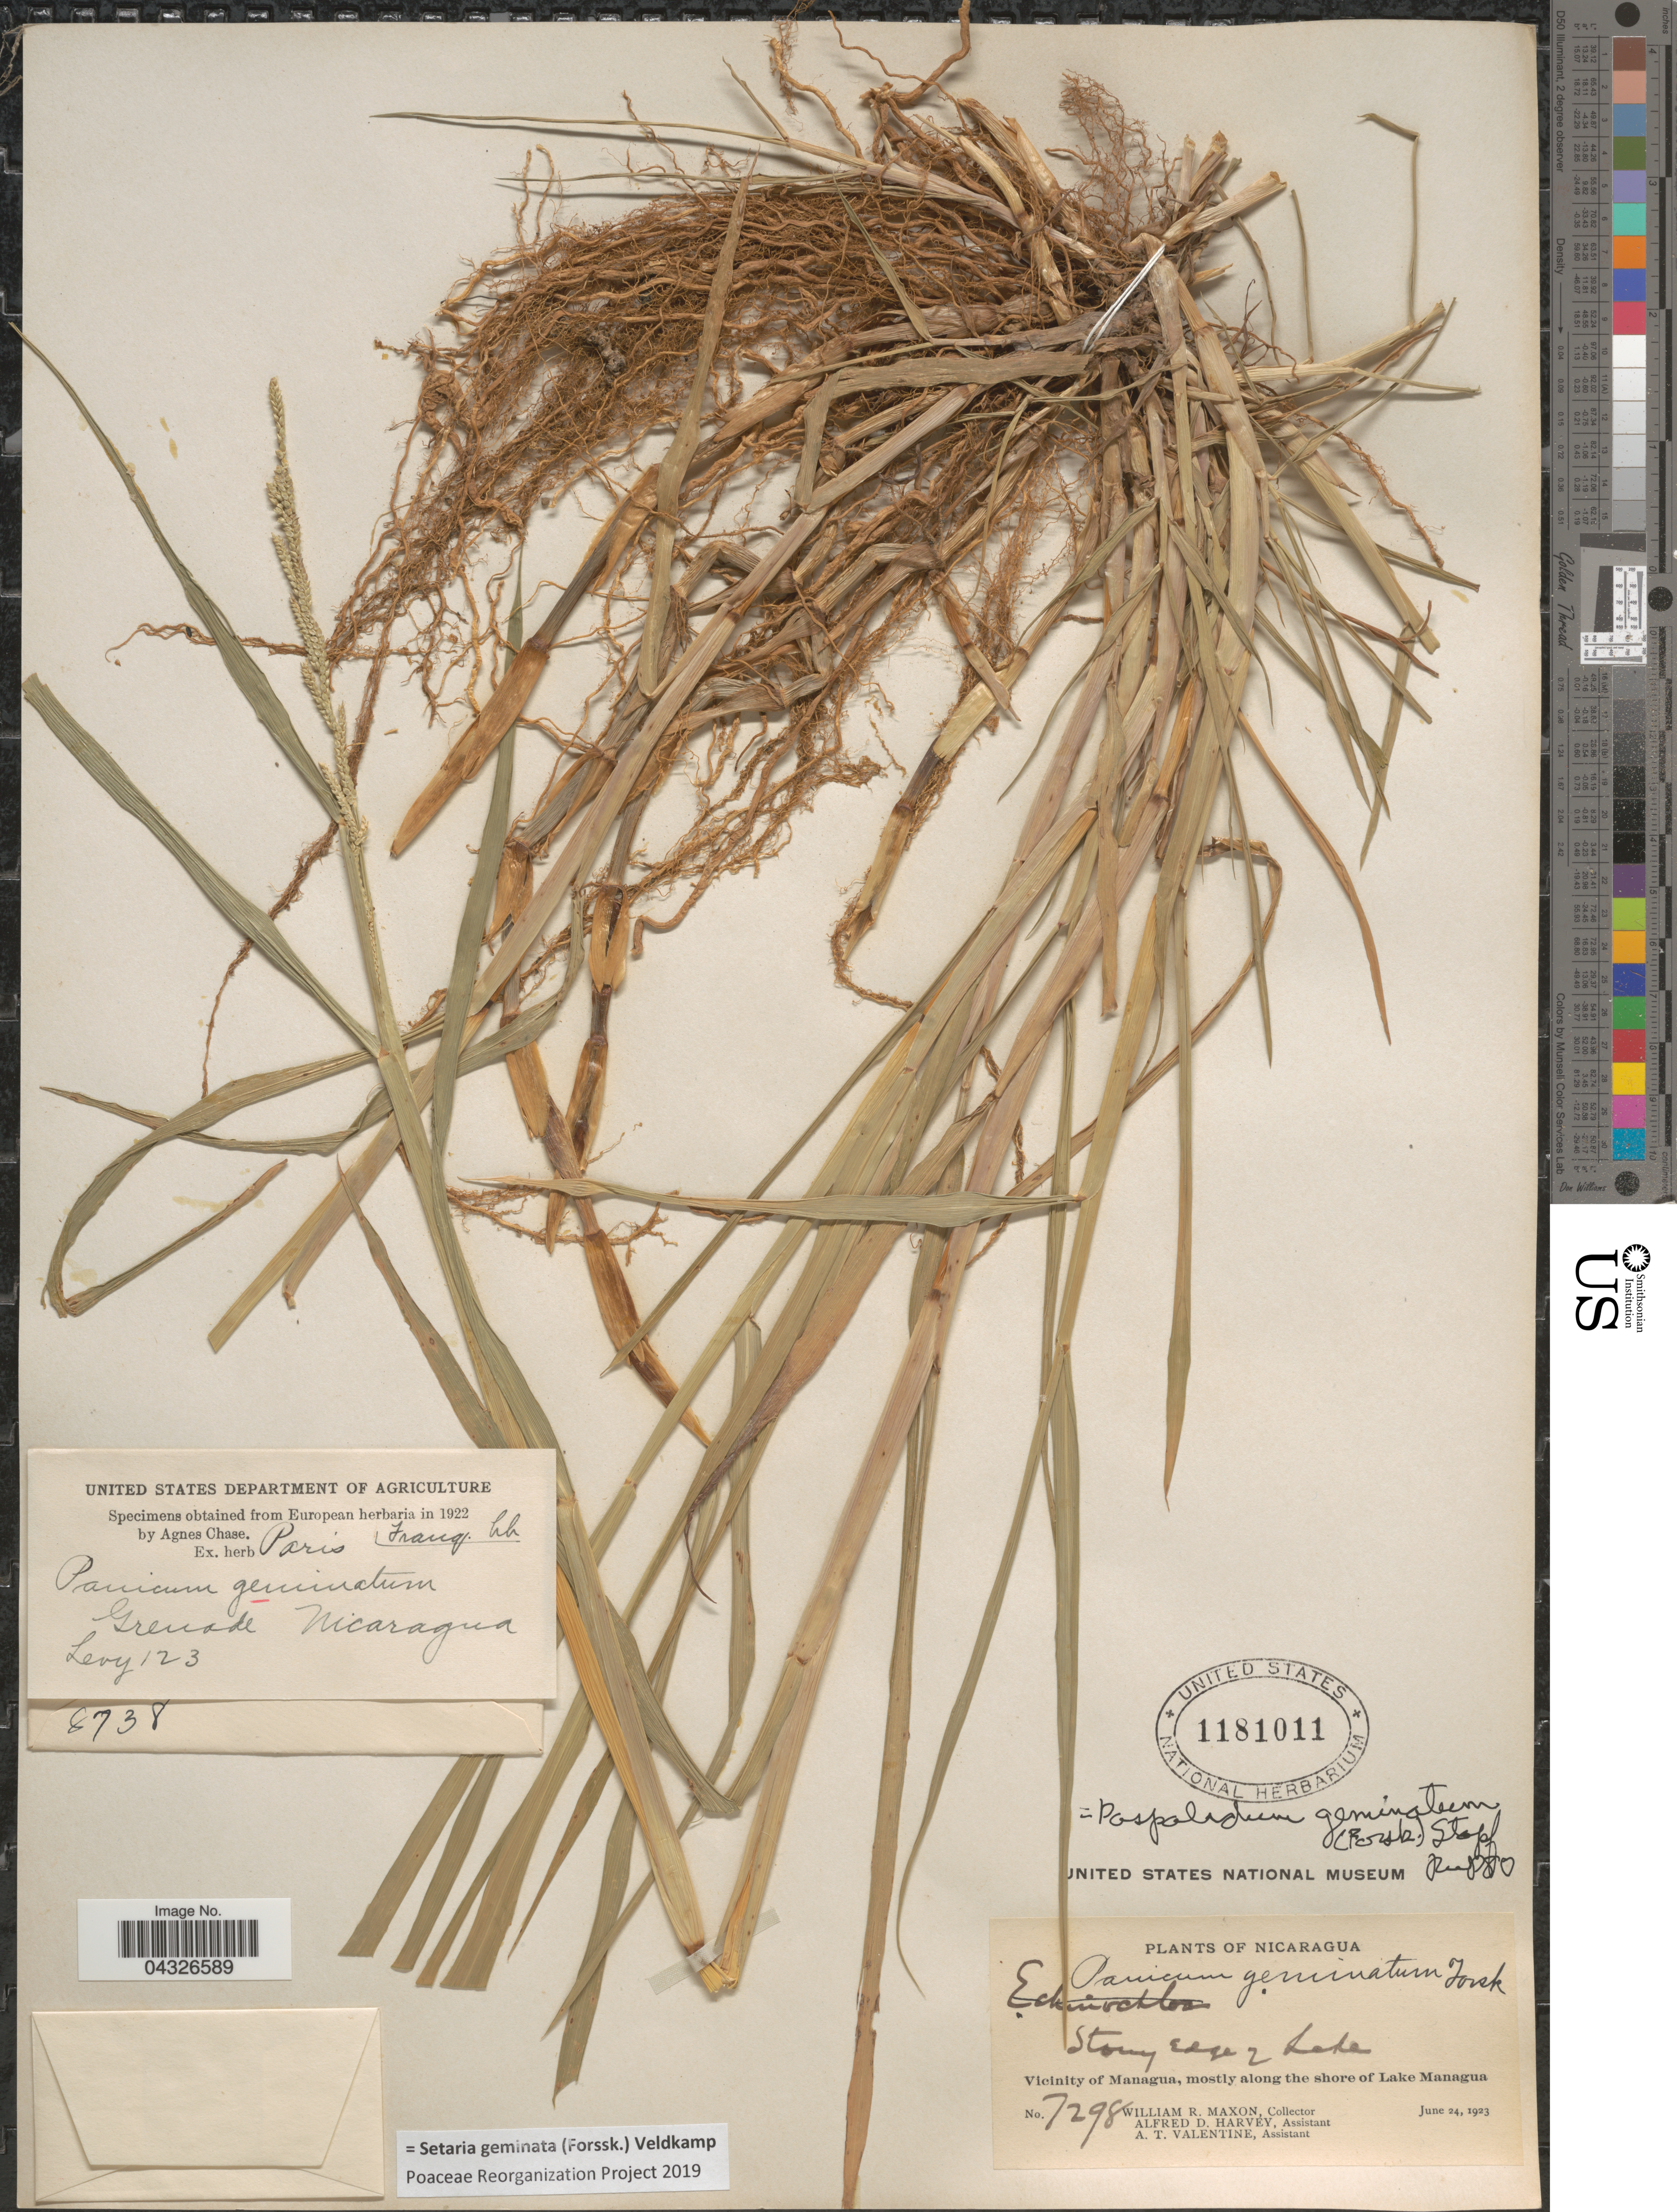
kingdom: Plantae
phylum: Tracheophyta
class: Liliopsida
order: Poales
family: Poaceae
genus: Setaria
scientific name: Setaria geminata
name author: (Forssk.) Veldkamp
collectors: W. R. Maxon, A. D. Harvey & A. Valentine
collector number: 7298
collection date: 1923-06-24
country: Nicaragua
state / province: Managua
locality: Stony edge of Lake. Vicinity of Managua, mostly along the shore of Lake Managua.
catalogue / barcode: US 1181011-2